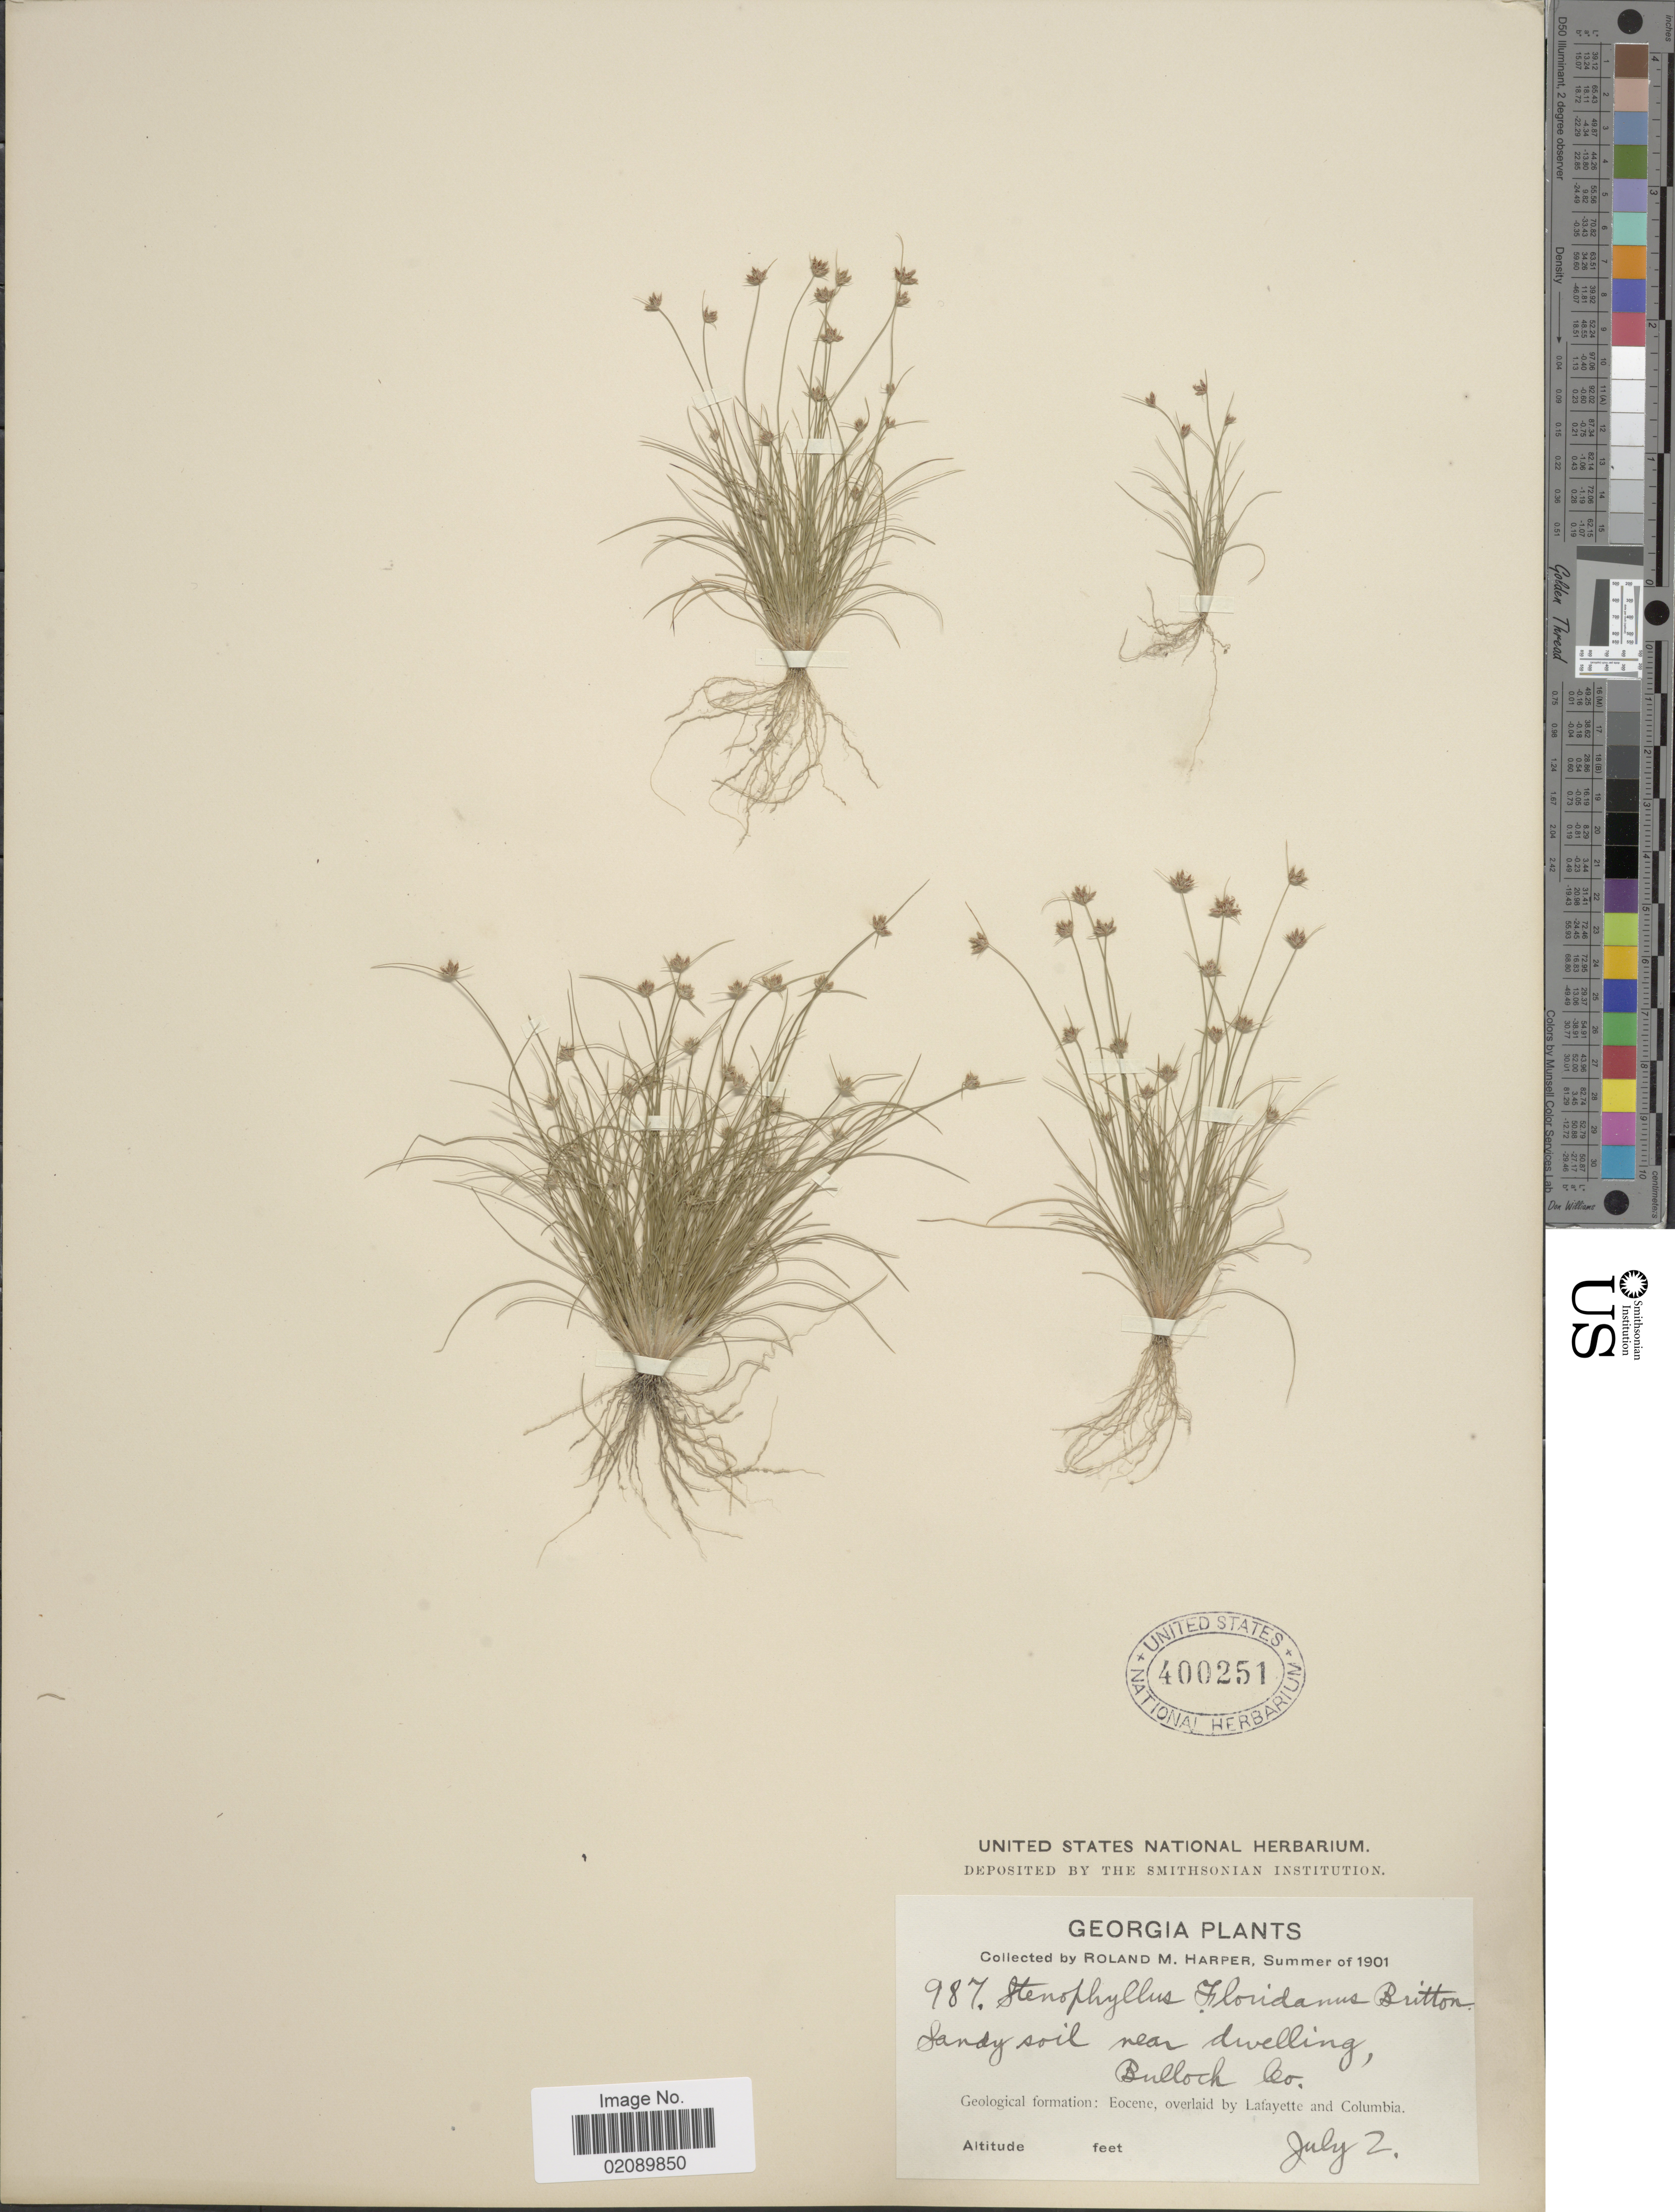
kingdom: Plantae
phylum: Tracheophyta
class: Liliopsida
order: Poales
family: Cyperaceae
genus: Bulbostylis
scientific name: Bulbostylis barbata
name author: (Rottb.) C.B. Clarke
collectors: R. M. Harper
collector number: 987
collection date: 1901-07-02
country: United States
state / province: Georgia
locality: Sandy soil near dwelling, Bulloch Co. Geological formation: Eocene, overlaid by Lafayette and Columbia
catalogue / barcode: US 400251